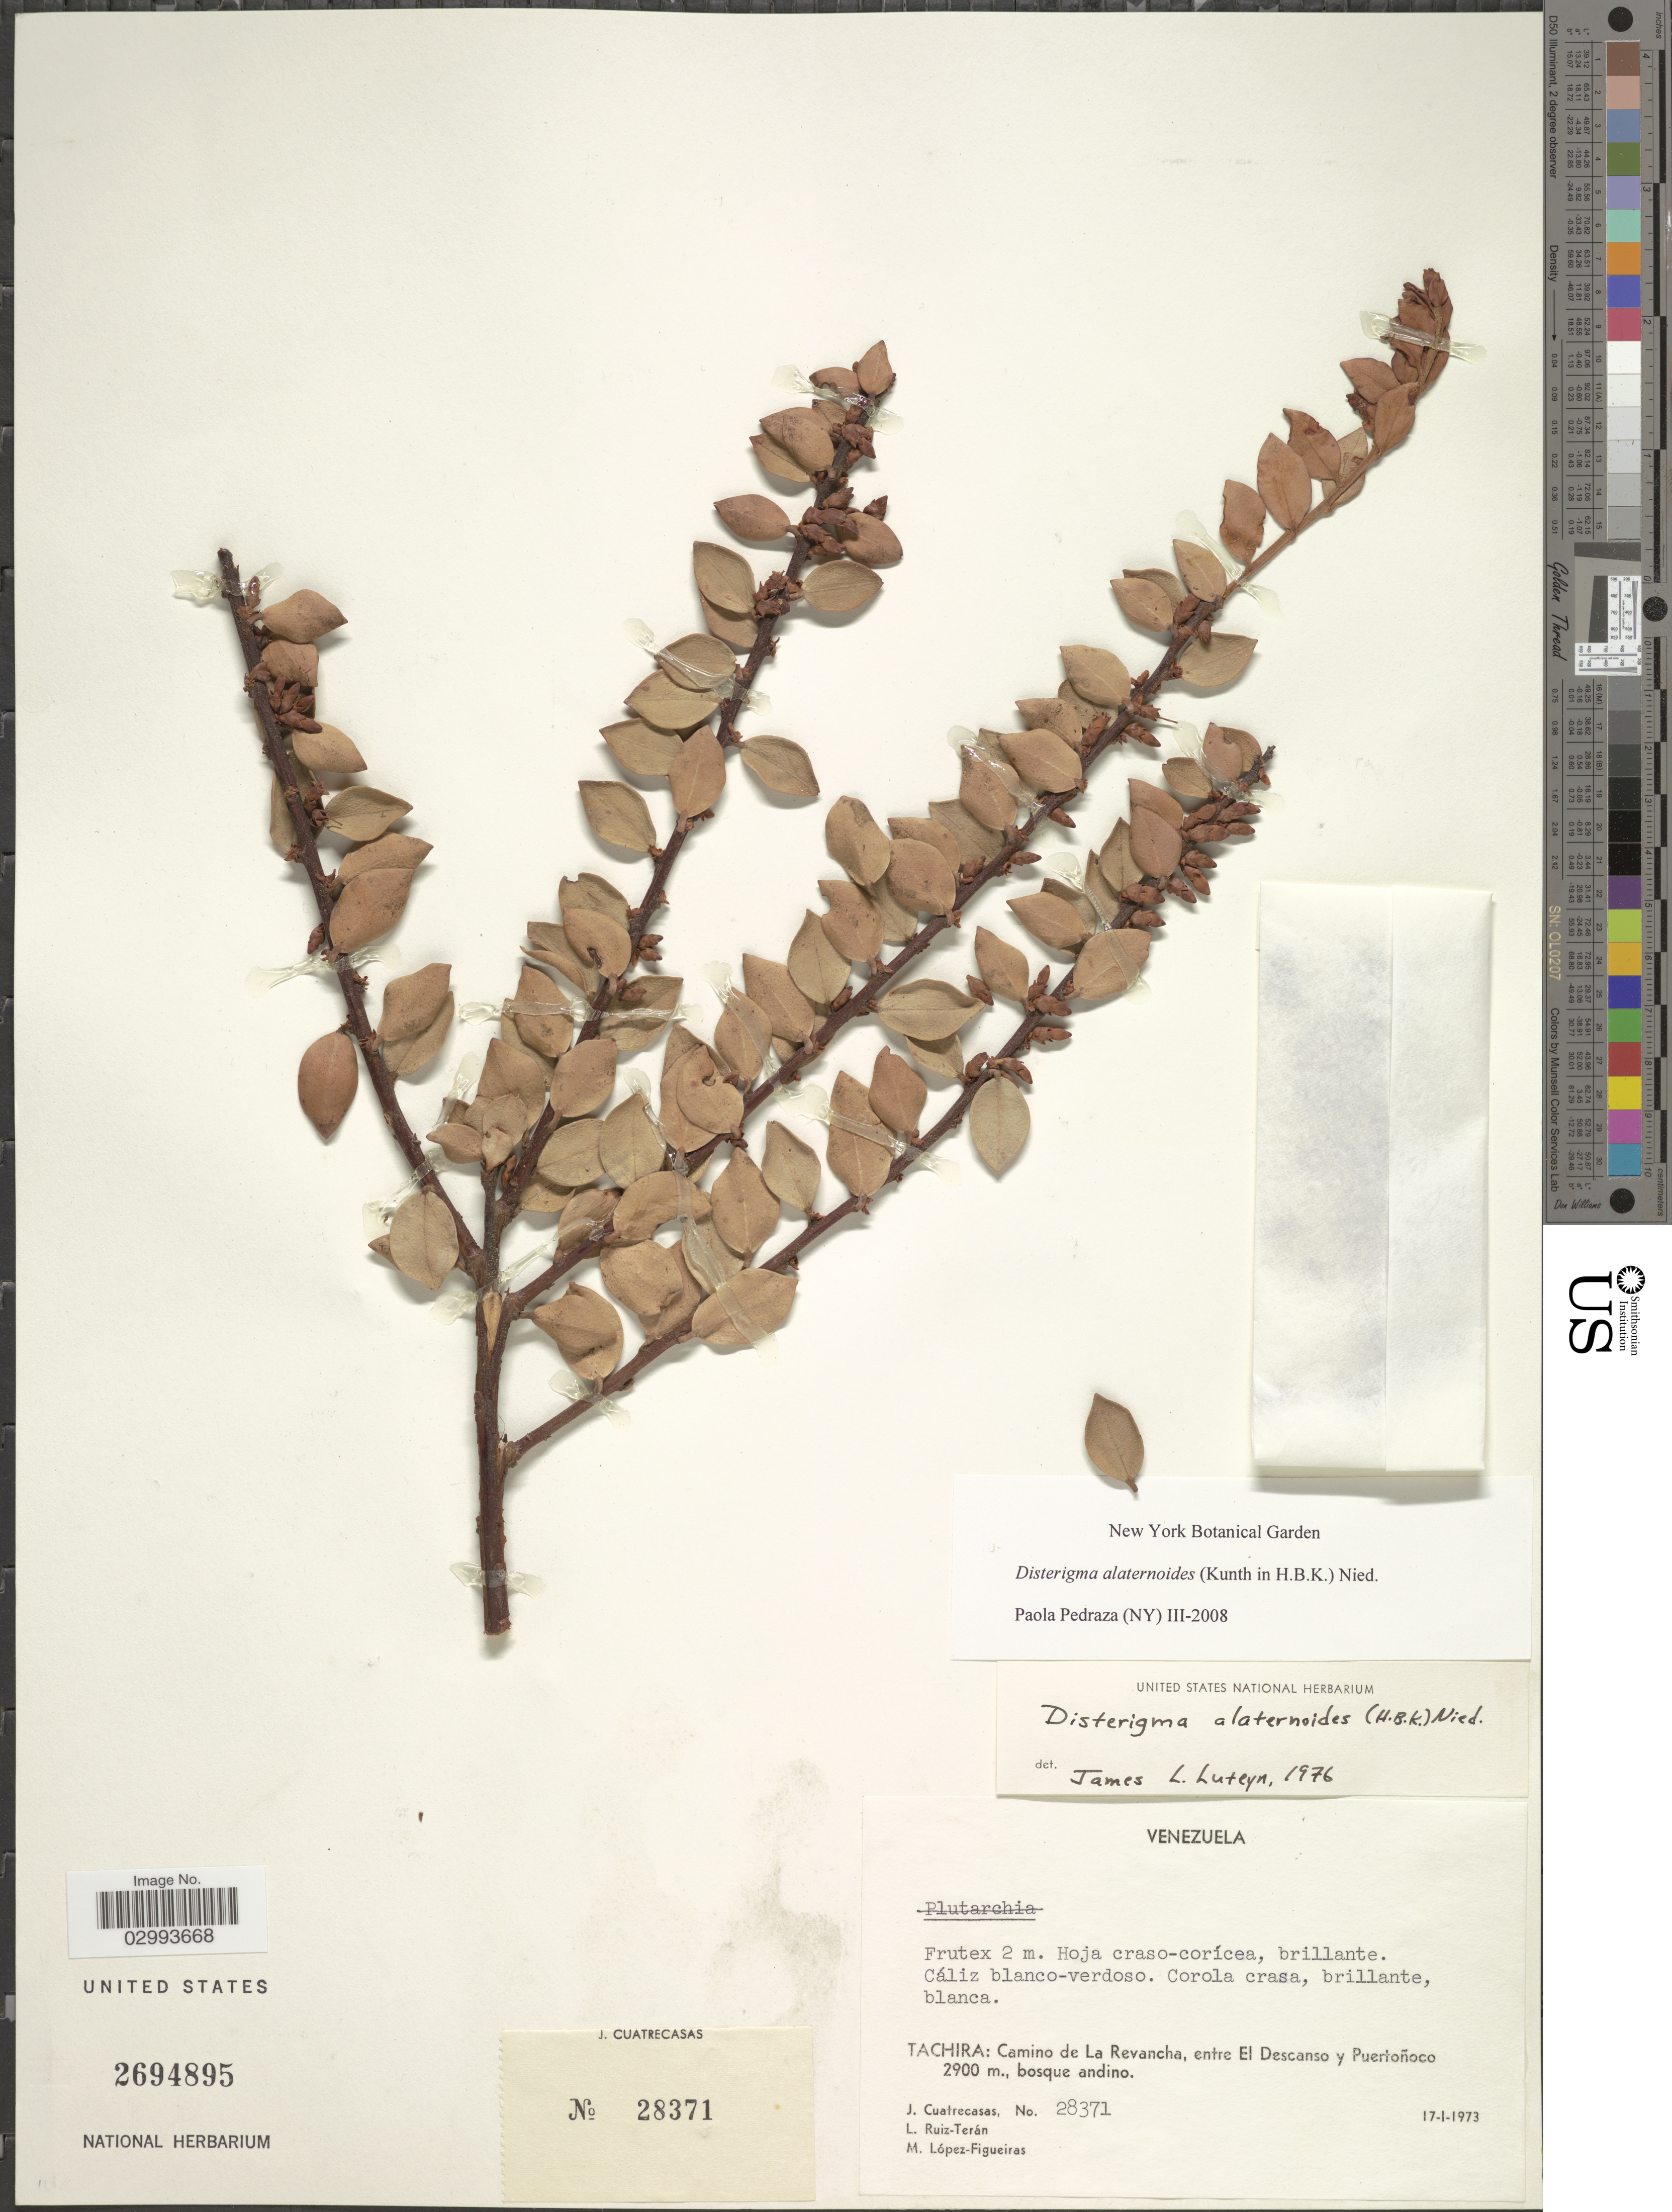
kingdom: Plantae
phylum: Tracheophyta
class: Magnoliopsida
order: Ericales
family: Ericaceae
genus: Disterigma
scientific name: Disterigma alaternoides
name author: (Kunth) Nied.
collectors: J. Cuatrecasas, L. E. Ruíz-Terán & M. López Figueiras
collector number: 28371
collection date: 1973-01-17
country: Venezuela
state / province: Tachira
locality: Camino de La Revancha, entre El Descanso y Puertoñoco.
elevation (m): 2900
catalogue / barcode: US 2694895